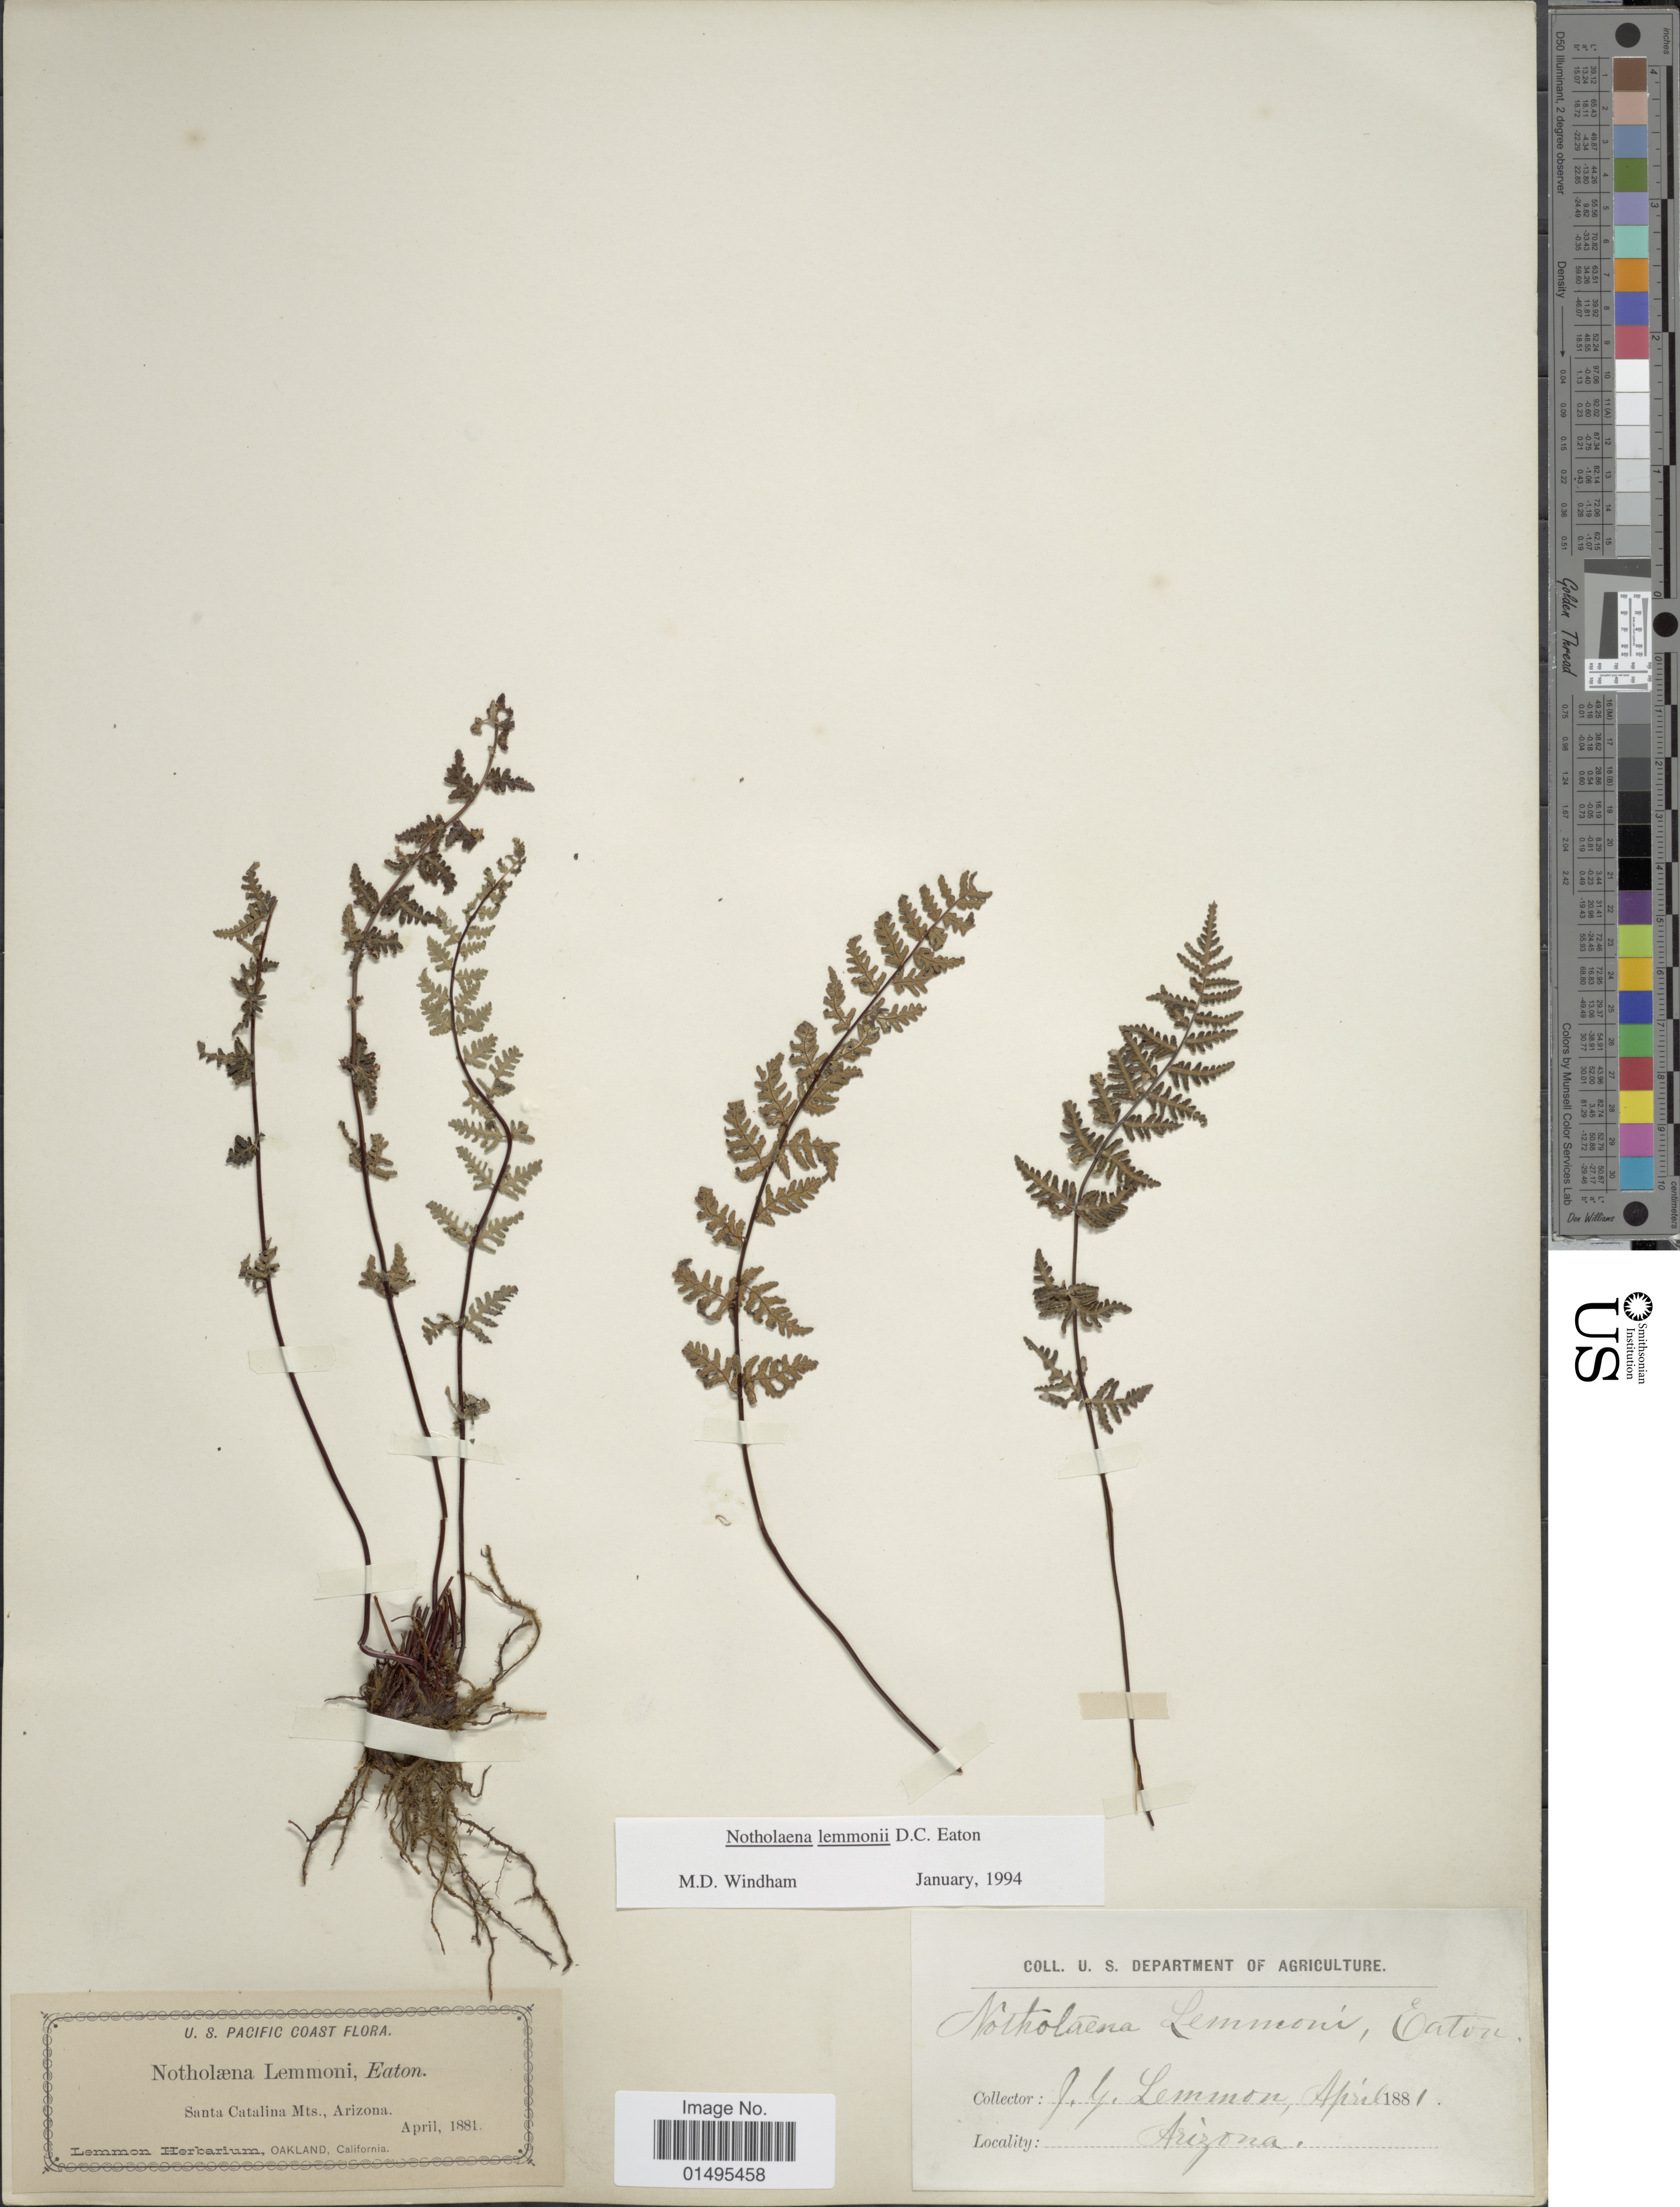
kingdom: Plantae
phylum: Tracheophyta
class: Polypodiopsida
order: Polypodiales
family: Pteridaceae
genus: Notholaena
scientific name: Notholaena lemmonii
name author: D.C. Eaton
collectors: J. Lemmon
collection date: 1881-04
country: United States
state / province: Arizona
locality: Santa Catalina Mts.